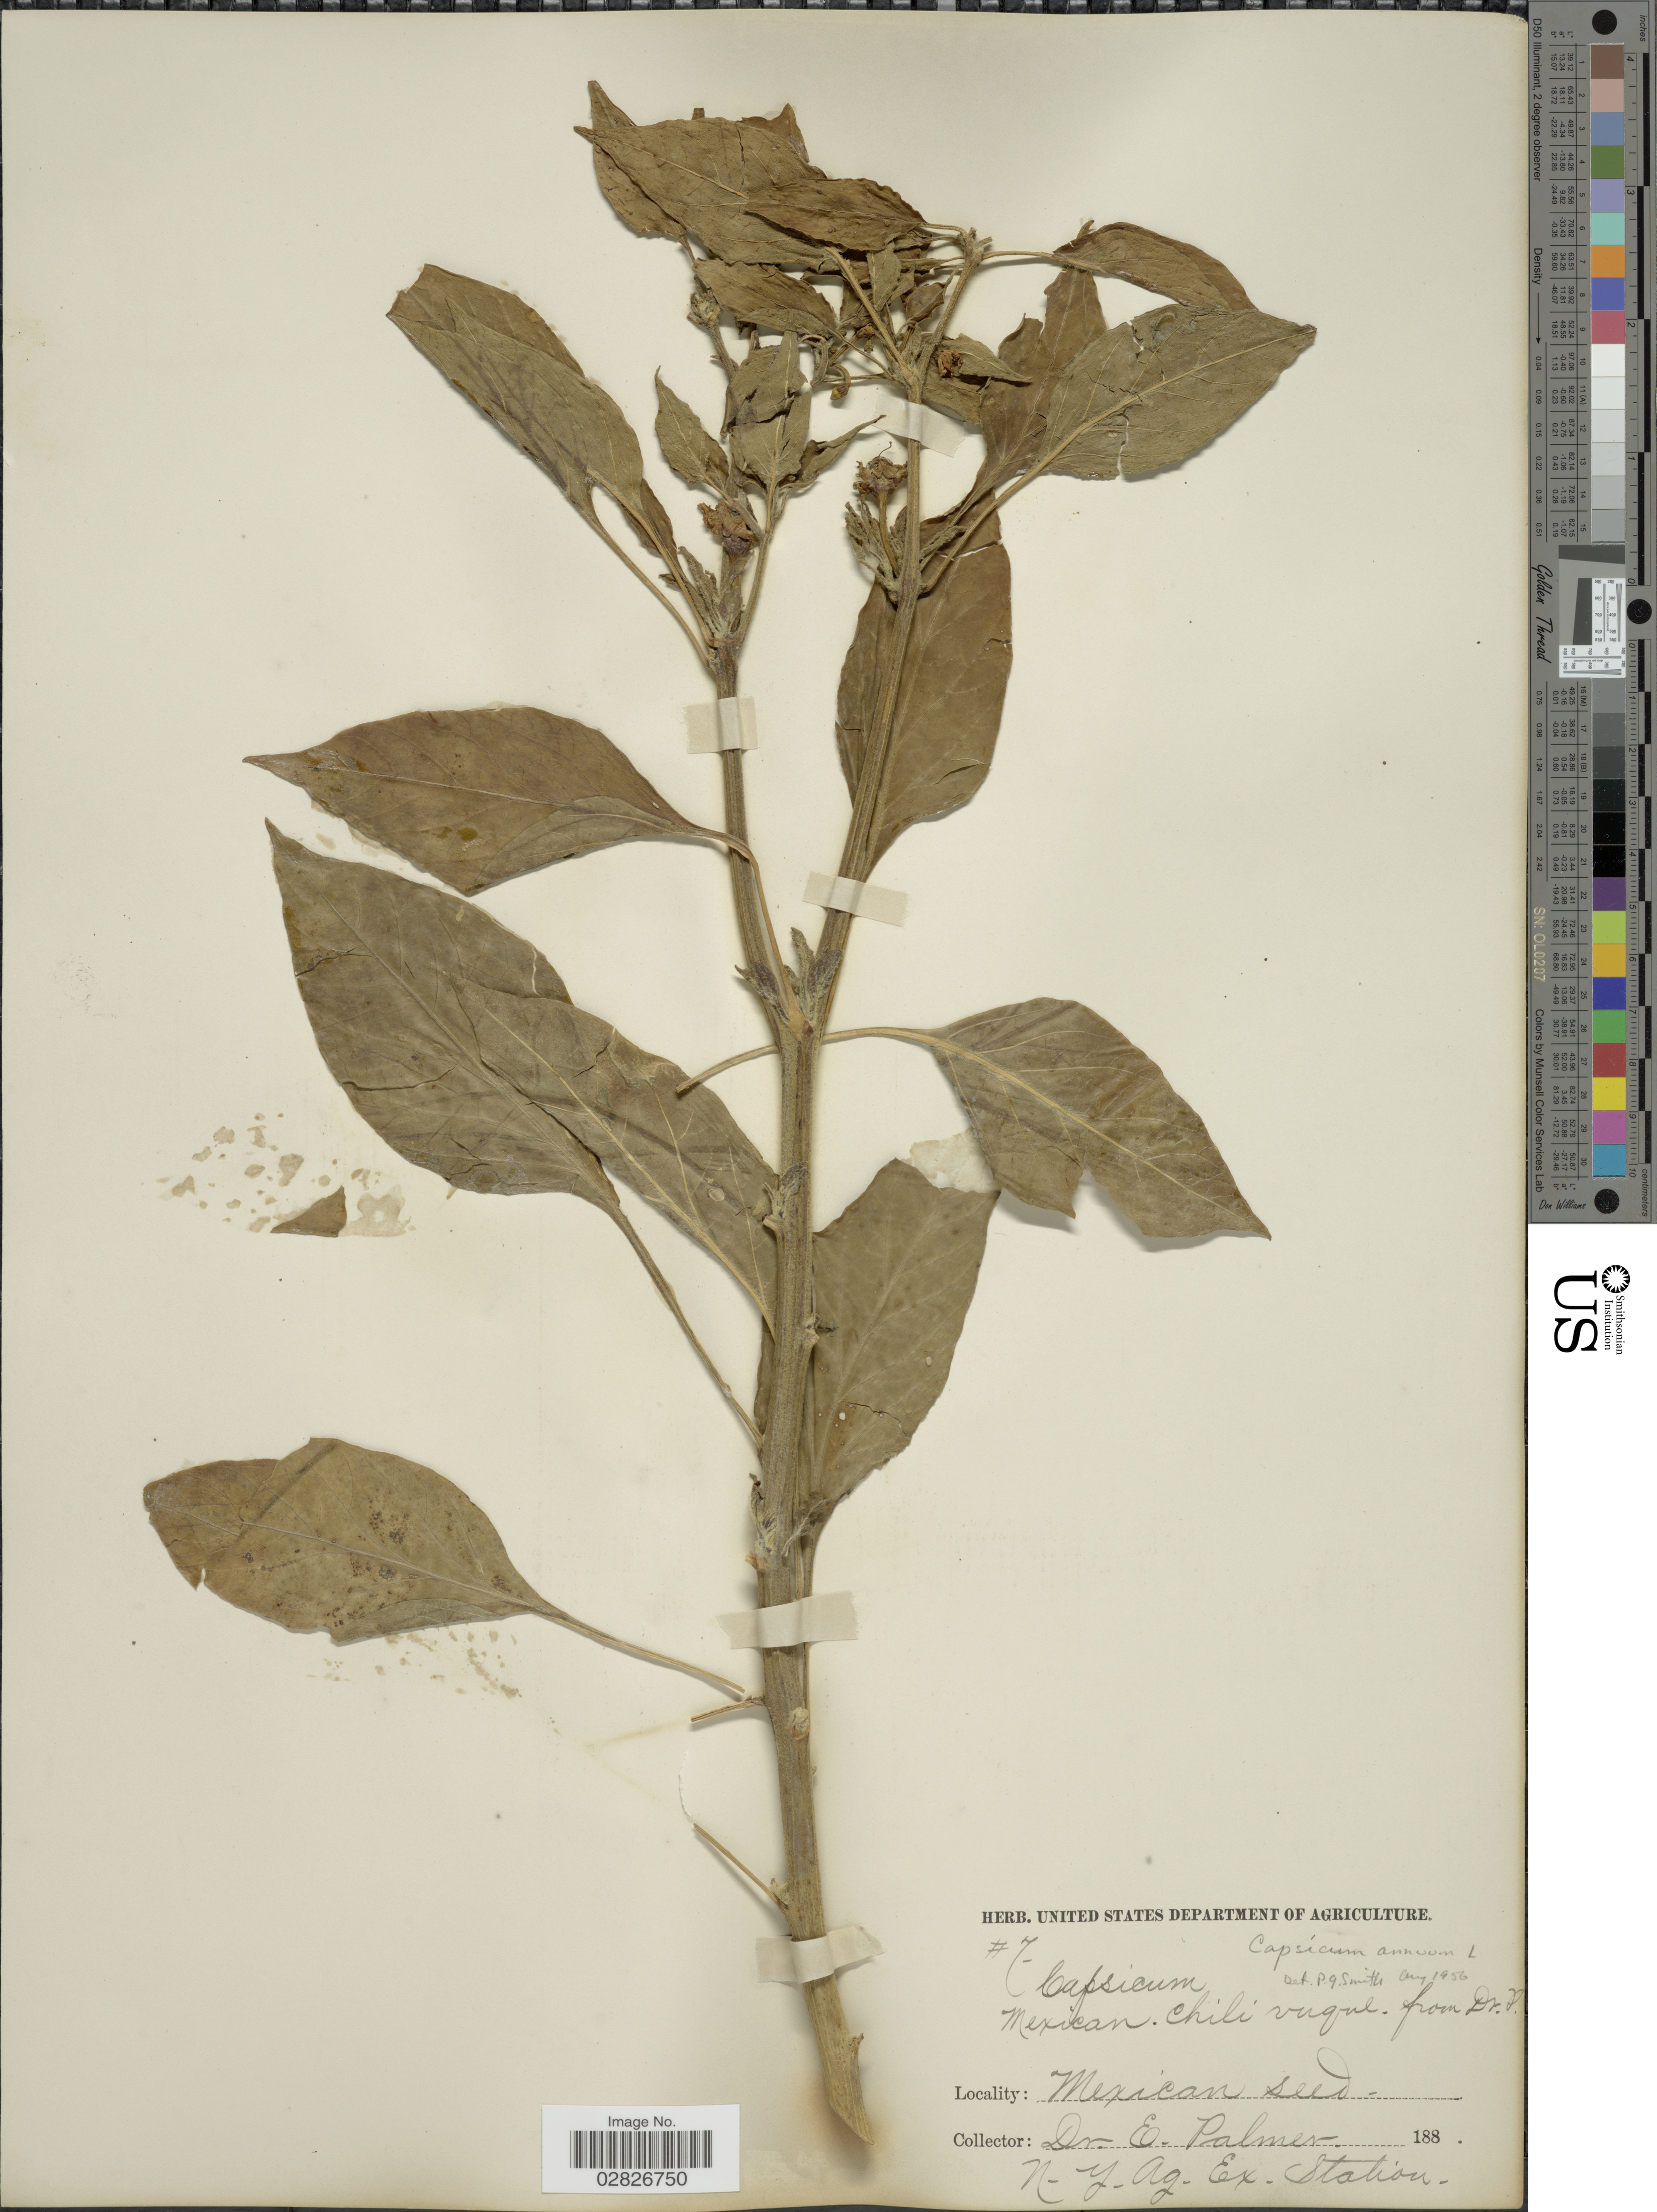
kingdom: Plantae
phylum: Tracheophyta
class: Magnoliopsida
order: Solanales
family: Solanaceae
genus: Capsicum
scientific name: Capsicum sp.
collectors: E. Palmer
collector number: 7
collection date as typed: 188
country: United States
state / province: New York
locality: N.Y. Ag. Ex. Station.